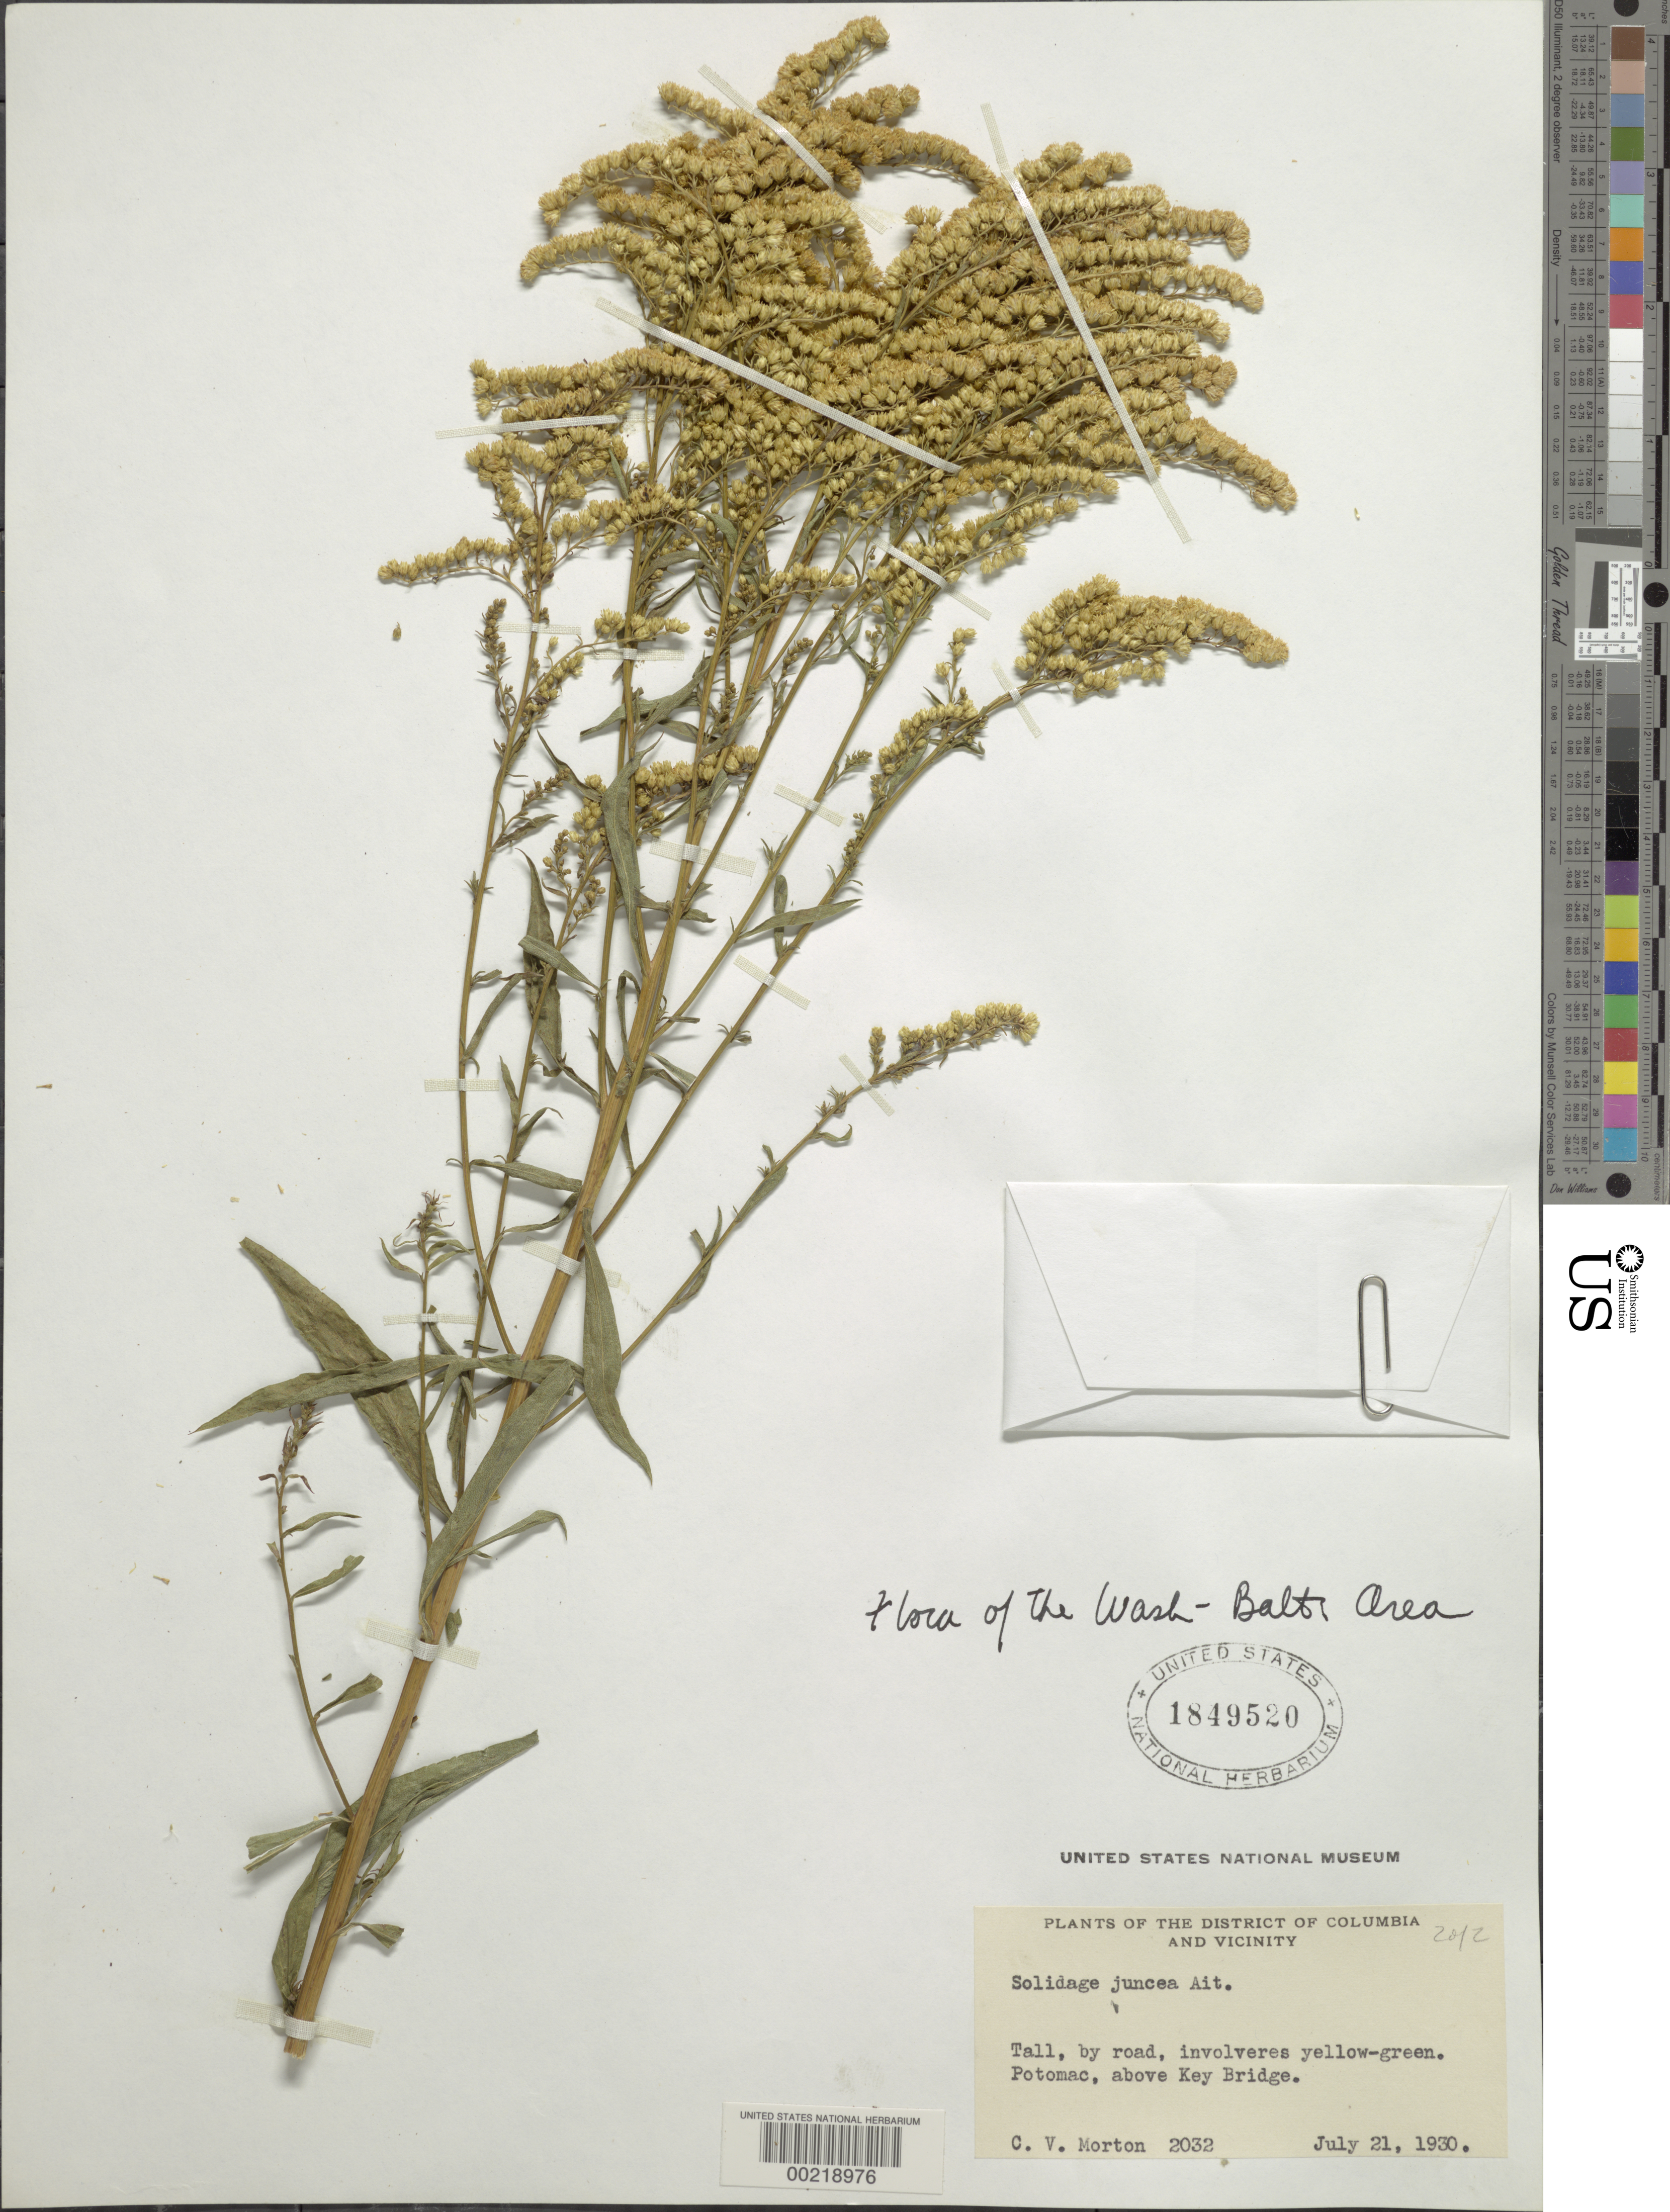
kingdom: Plantae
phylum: Tracheophyta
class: Magnoliopsida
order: Asterales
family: Asteraceae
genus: Solidago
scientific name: Solidago juncea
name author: Aiton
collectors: C. V. Morton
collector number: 2032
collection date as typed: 21 Jul 1930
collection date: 1930-07-21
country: United States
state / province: Virginia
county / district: Arlington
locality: Potomac above Key Bridge C. & O. Canal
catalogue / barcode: US 1849520